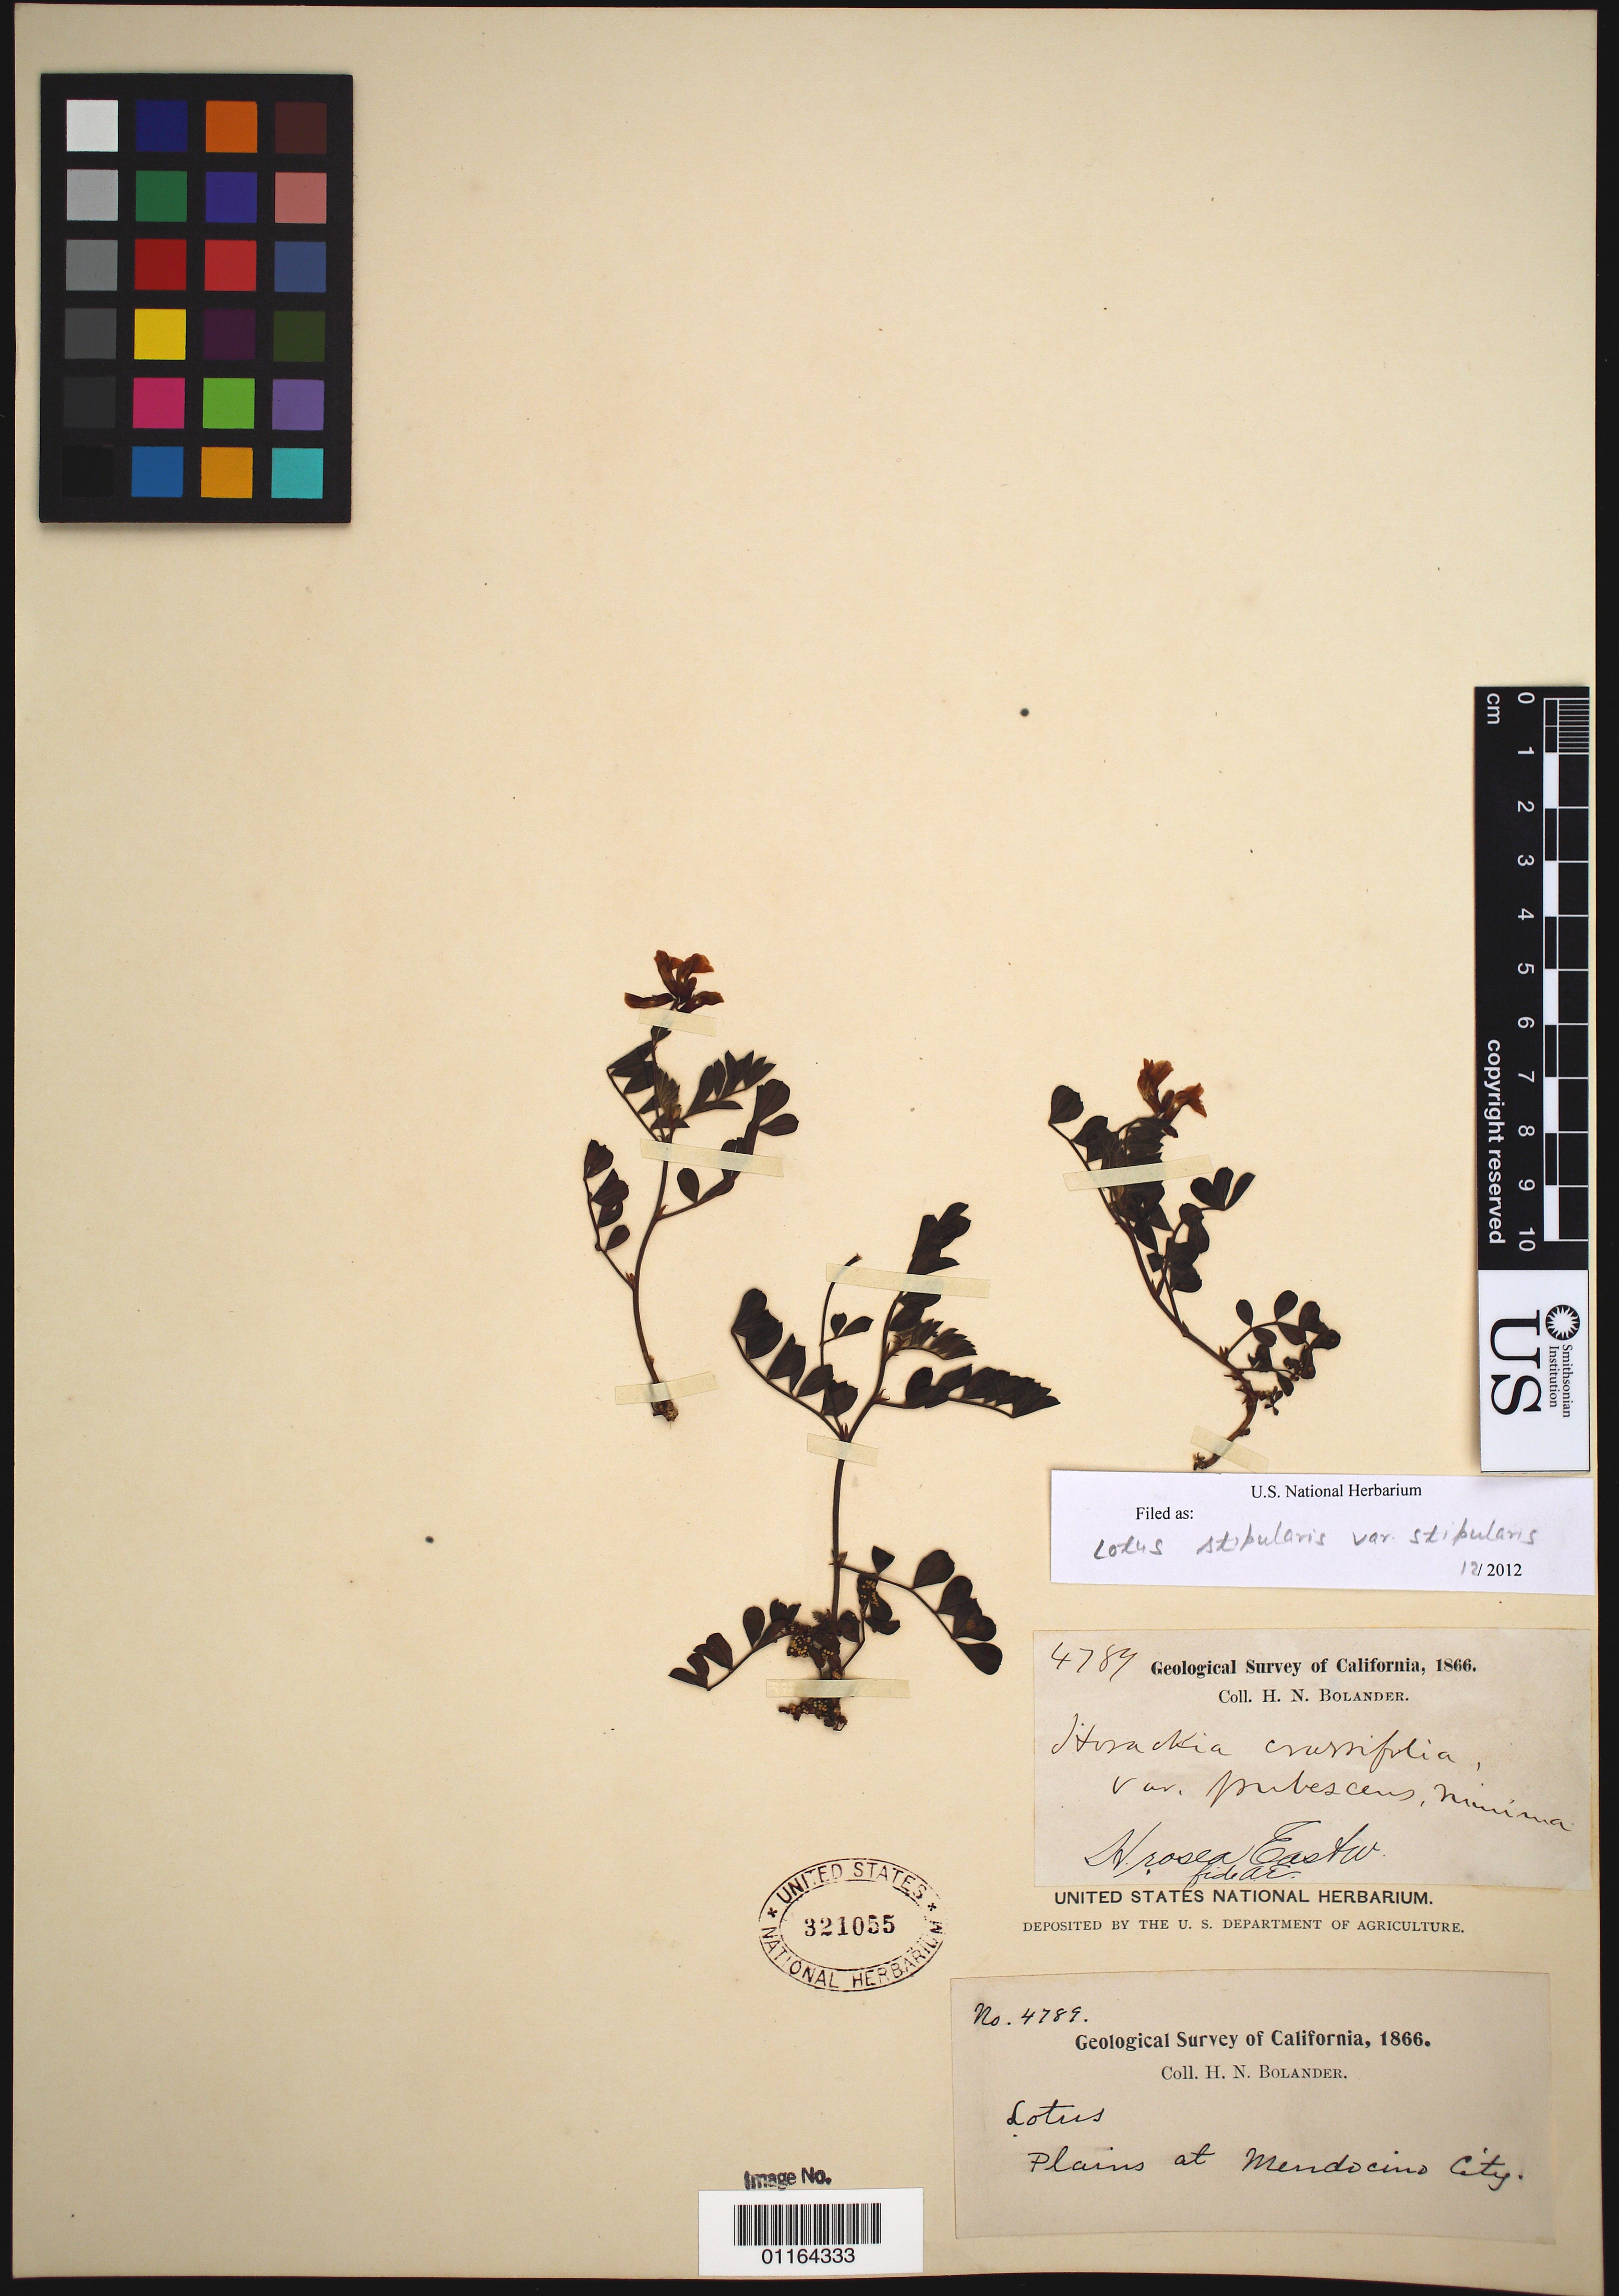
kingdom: Plantae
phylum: Tracheophyta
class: Magnoliopsida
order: Fabales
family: Fabaceae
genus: Hosackia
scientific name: Hosackia stipularis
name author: Benth.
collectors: H. Bolander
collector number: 4789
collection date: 1866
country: United States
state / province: California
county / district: Mendocino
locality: Plains at Mendocino City.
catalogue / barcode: US 321055